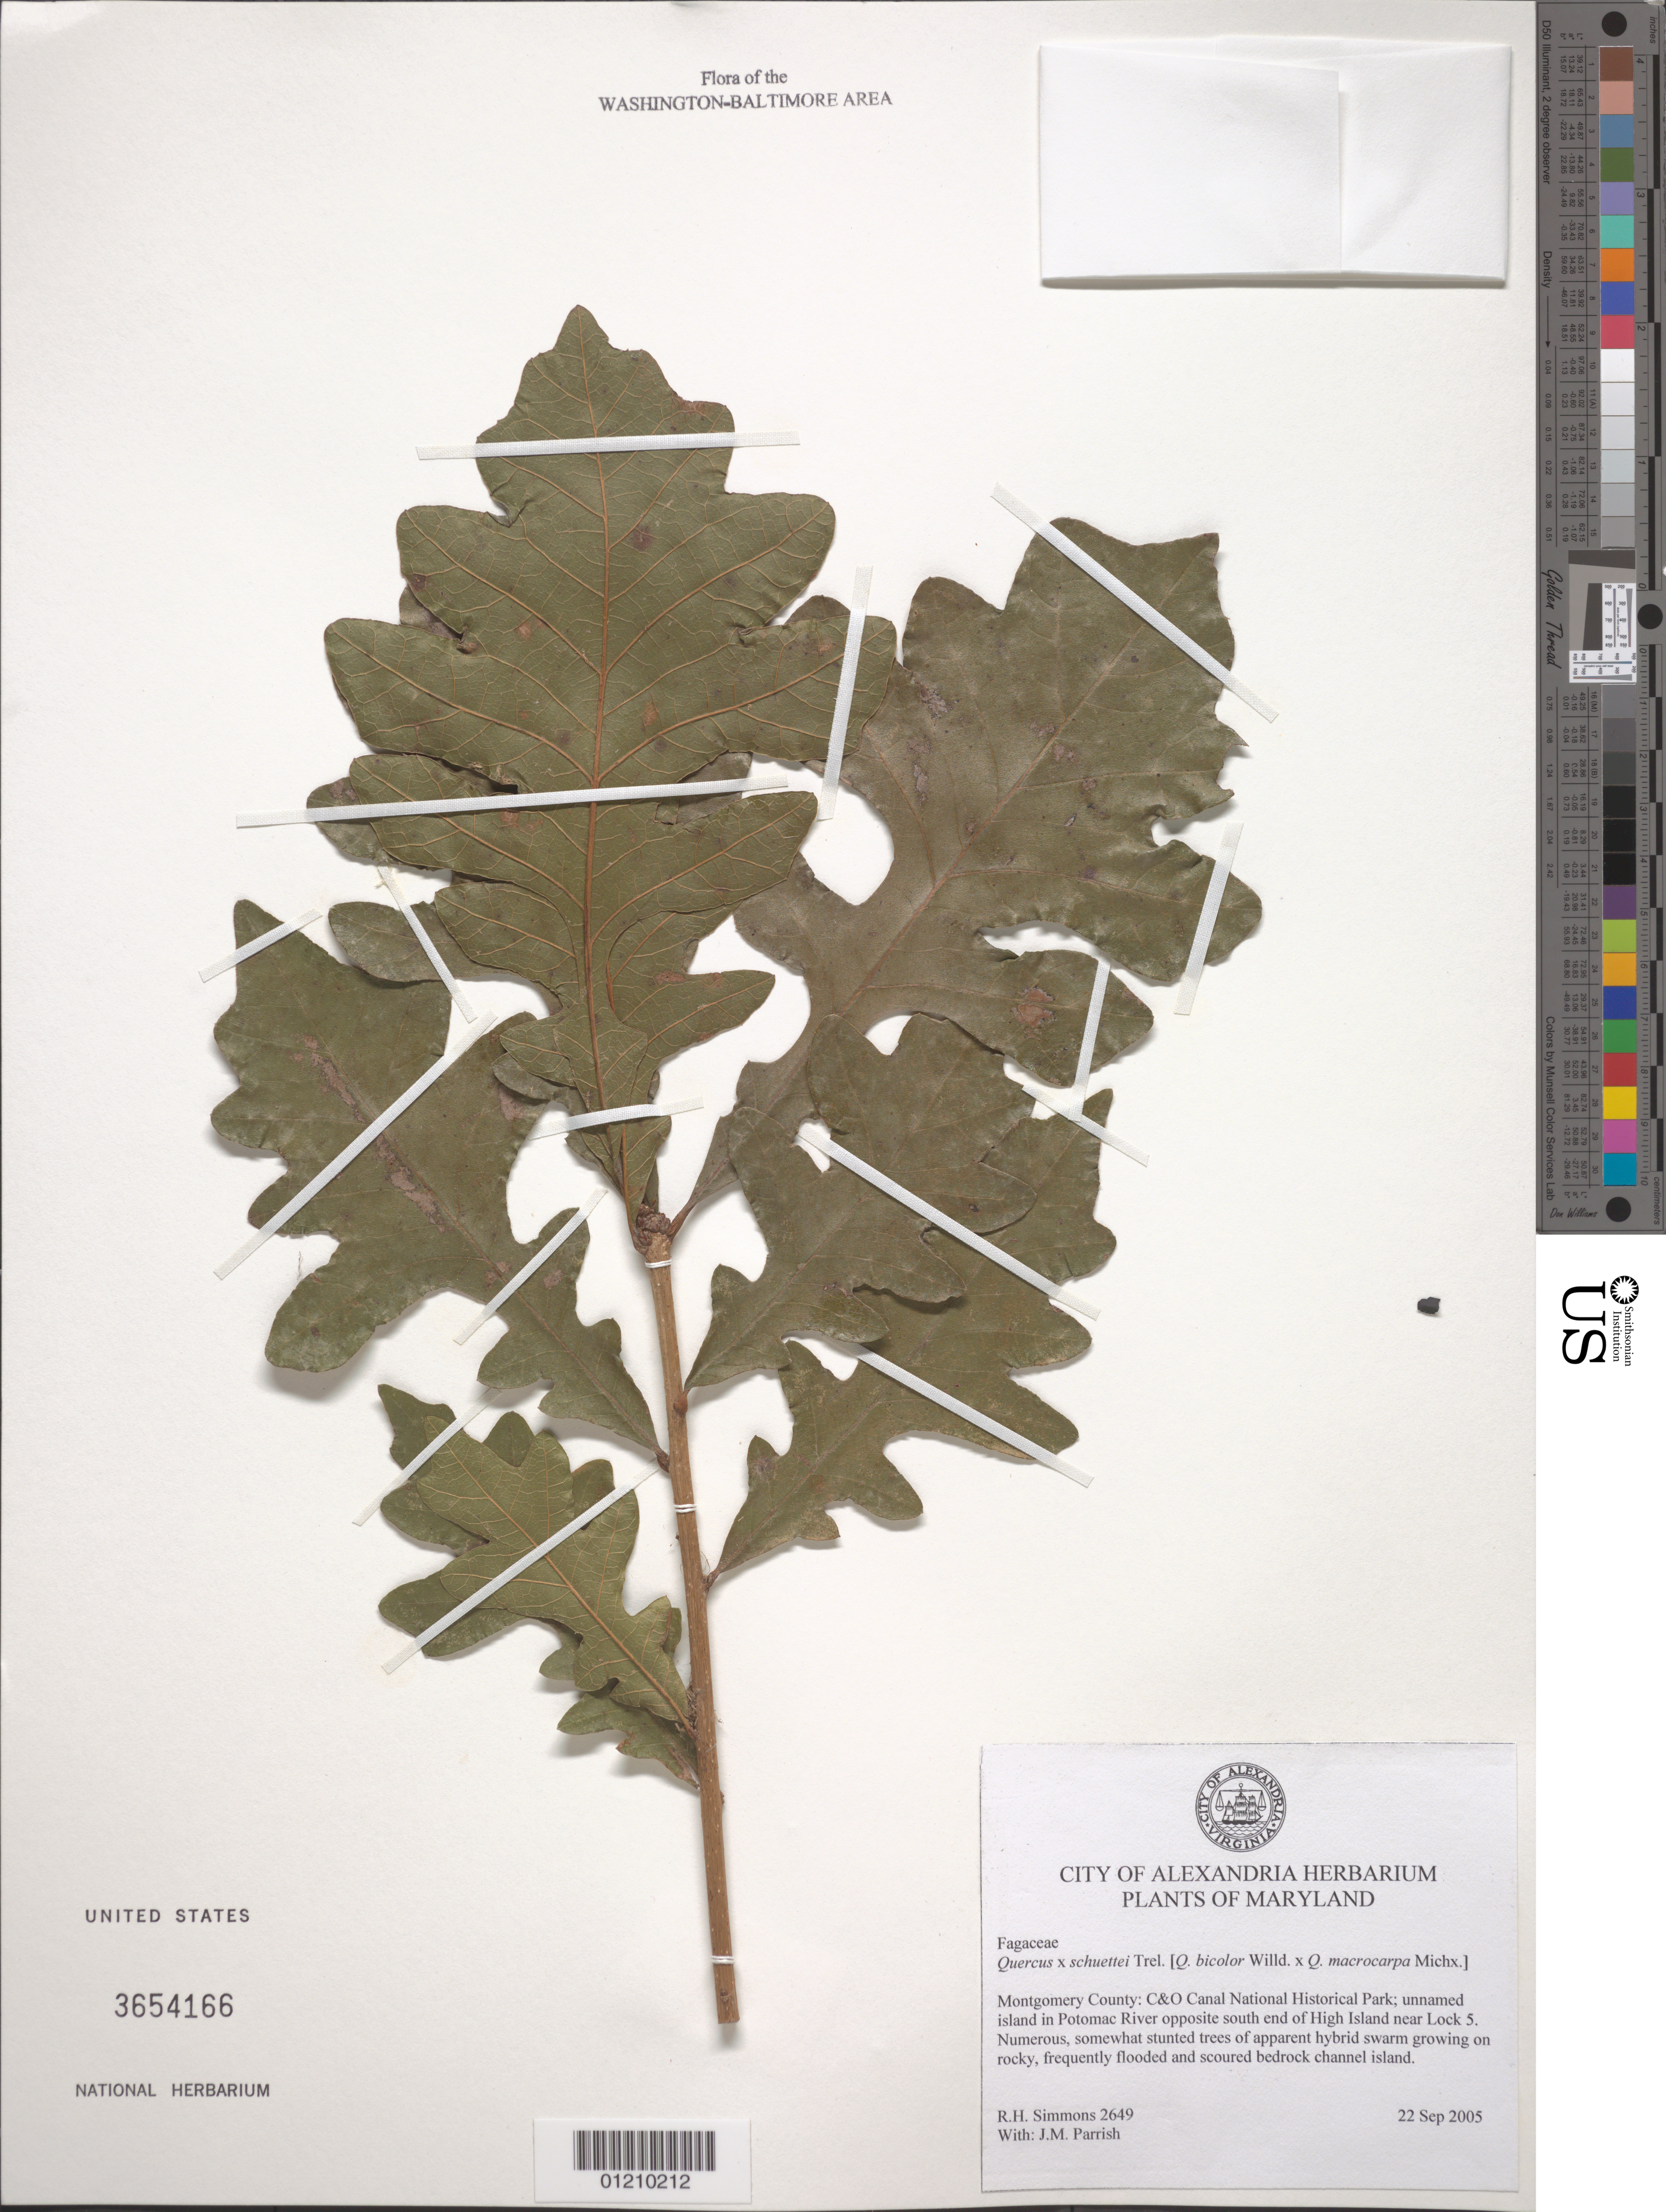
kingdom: Plantae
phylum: Tracheophyta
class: Magnoliopsida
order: Fagales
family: Fagaceae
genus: Quercus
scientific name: Quercus x schuettei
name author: Trel.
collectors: R. H. Simmons & J. Parrish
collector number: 2649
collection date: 2005-09-22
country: United States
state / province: Maryland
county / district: Montgomery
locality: C&O Canal National Historic Park; unnamed island in Potomac River opposite south end of High Island near Lock 5.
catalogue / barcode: US 3654166